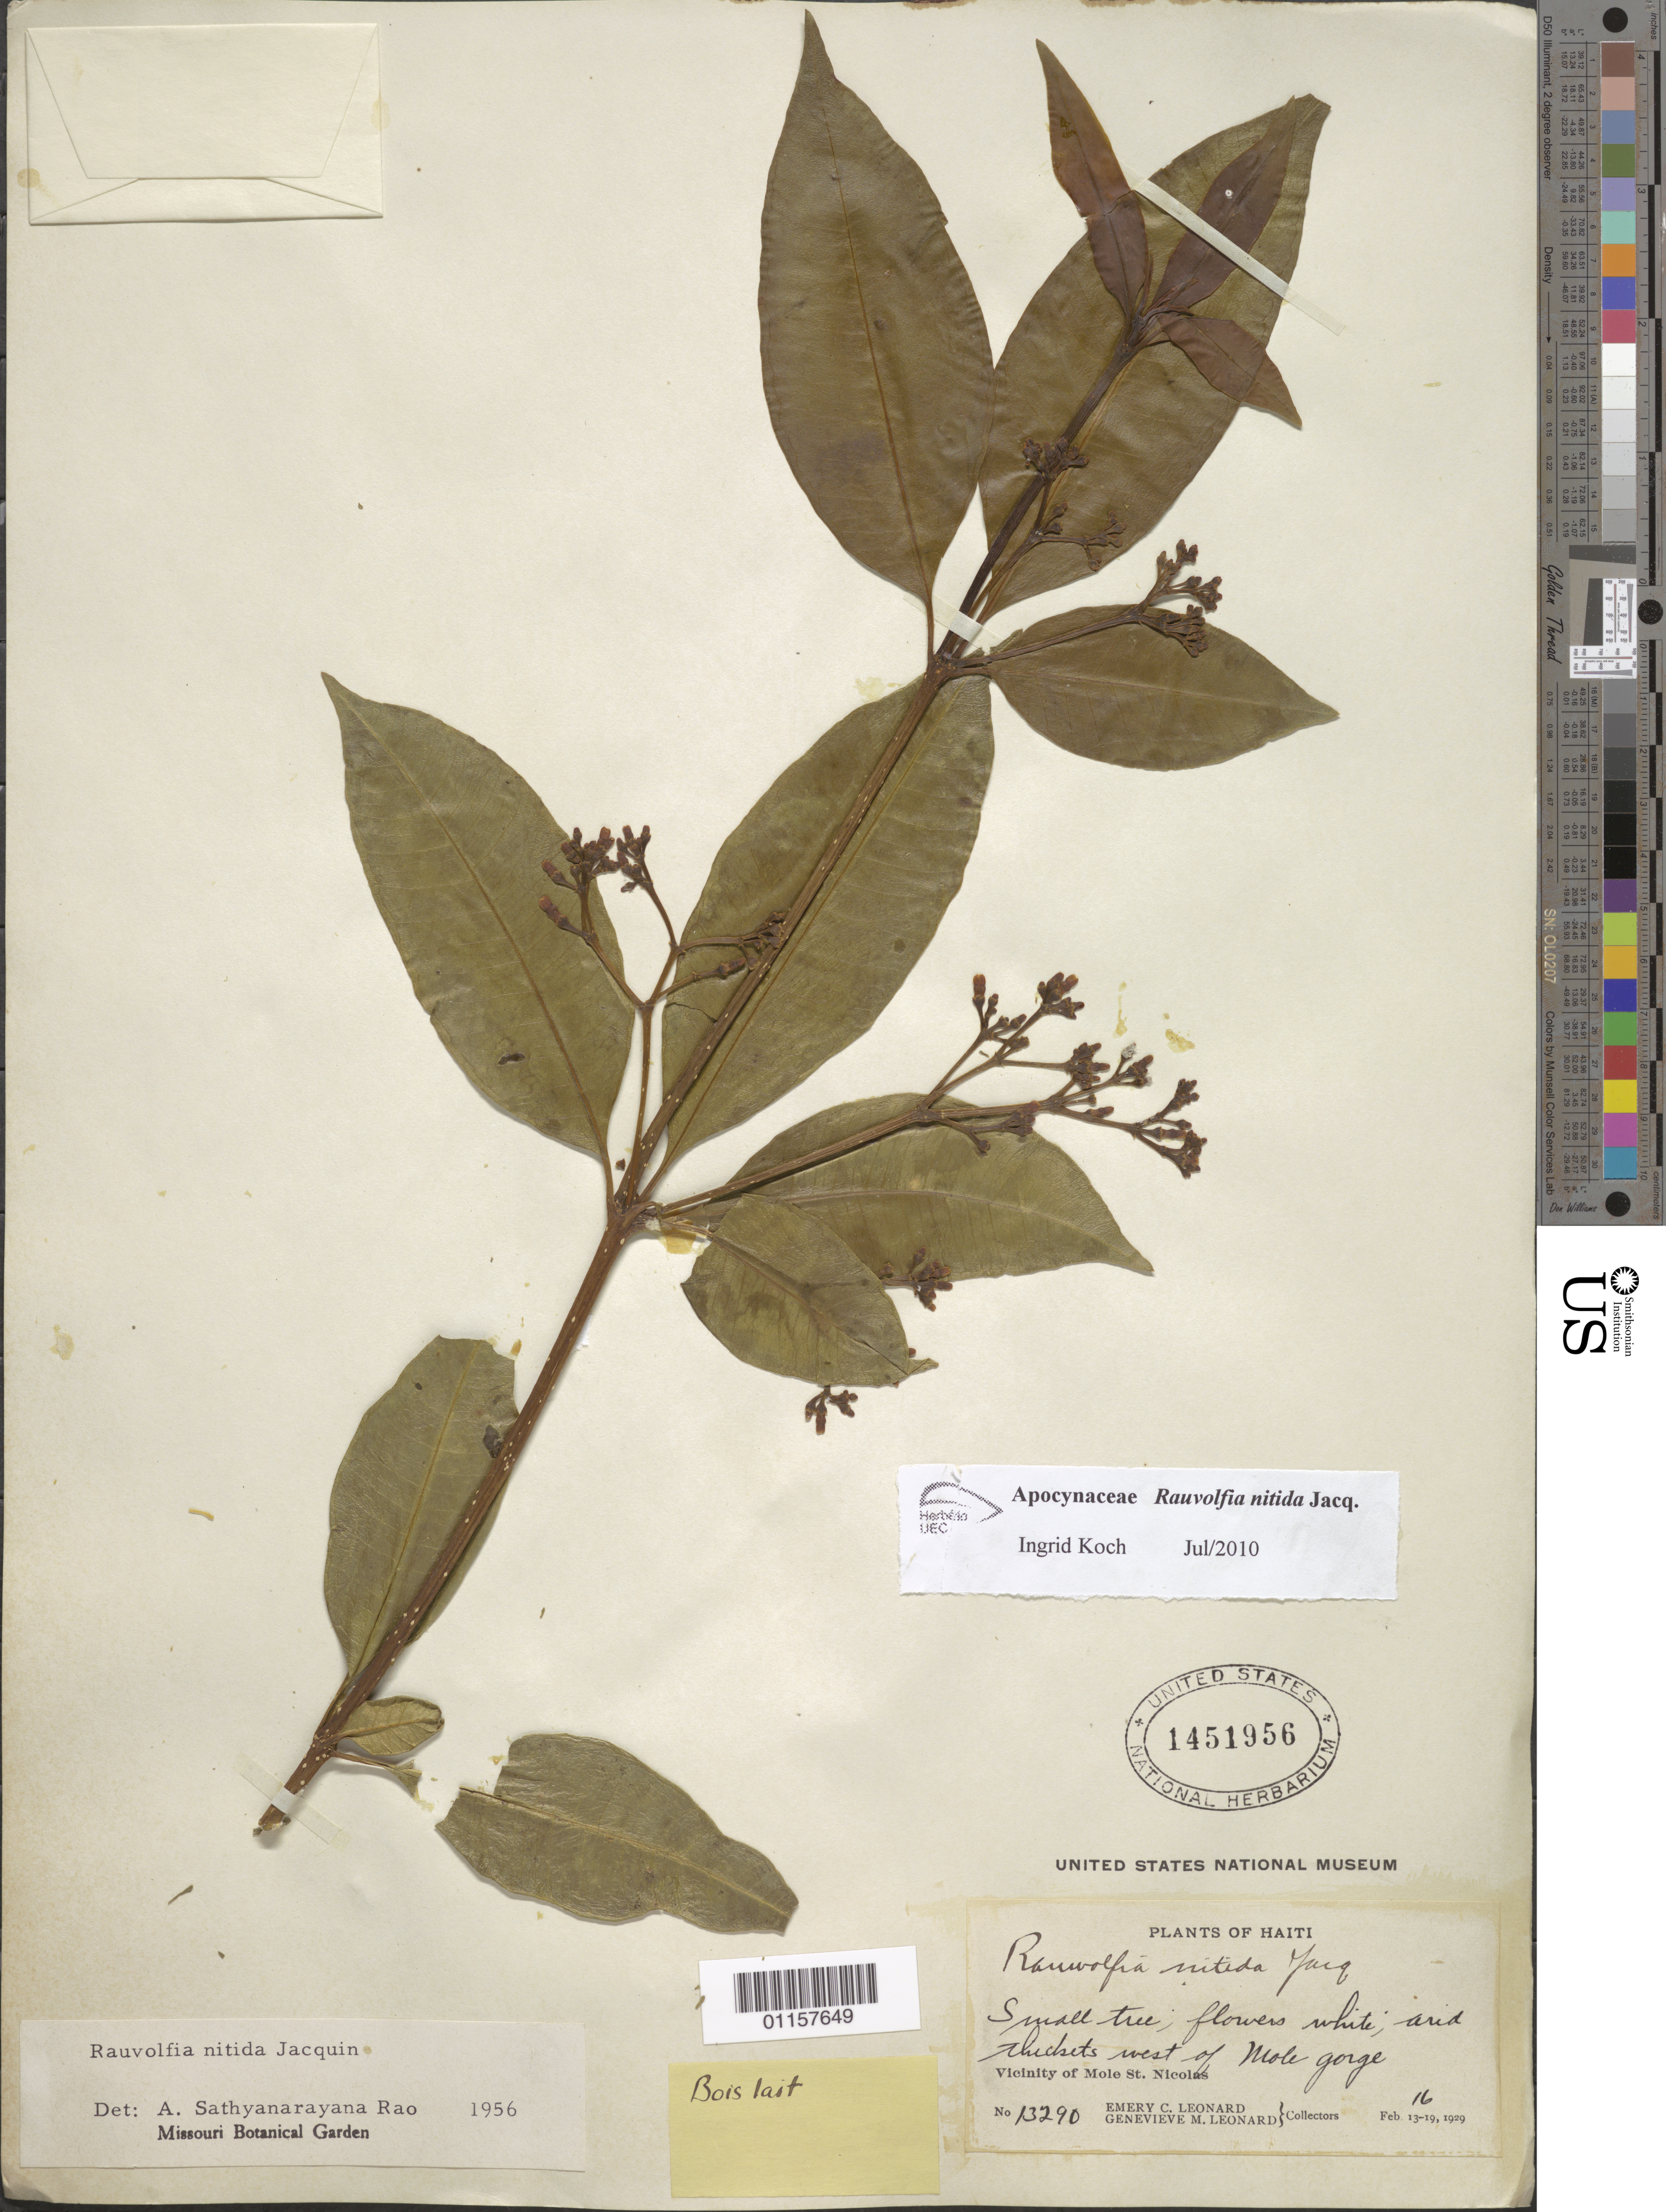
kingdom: Plantae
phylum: Tracheophyta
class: Magnoliopsida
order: Gentianales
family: Apocynaceae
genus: Rauvolfia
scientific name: Rauvolfia nitida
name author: Jacq.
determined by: Koch, I.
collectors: E. C. Leonard & G. M. Leonard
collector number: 13290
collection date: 1929-02-16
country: Haiti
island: Hispaniola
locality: Mole St. Nicolas, W of Mole Gorge.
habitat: Arid thickets.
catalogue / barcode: US 1451956